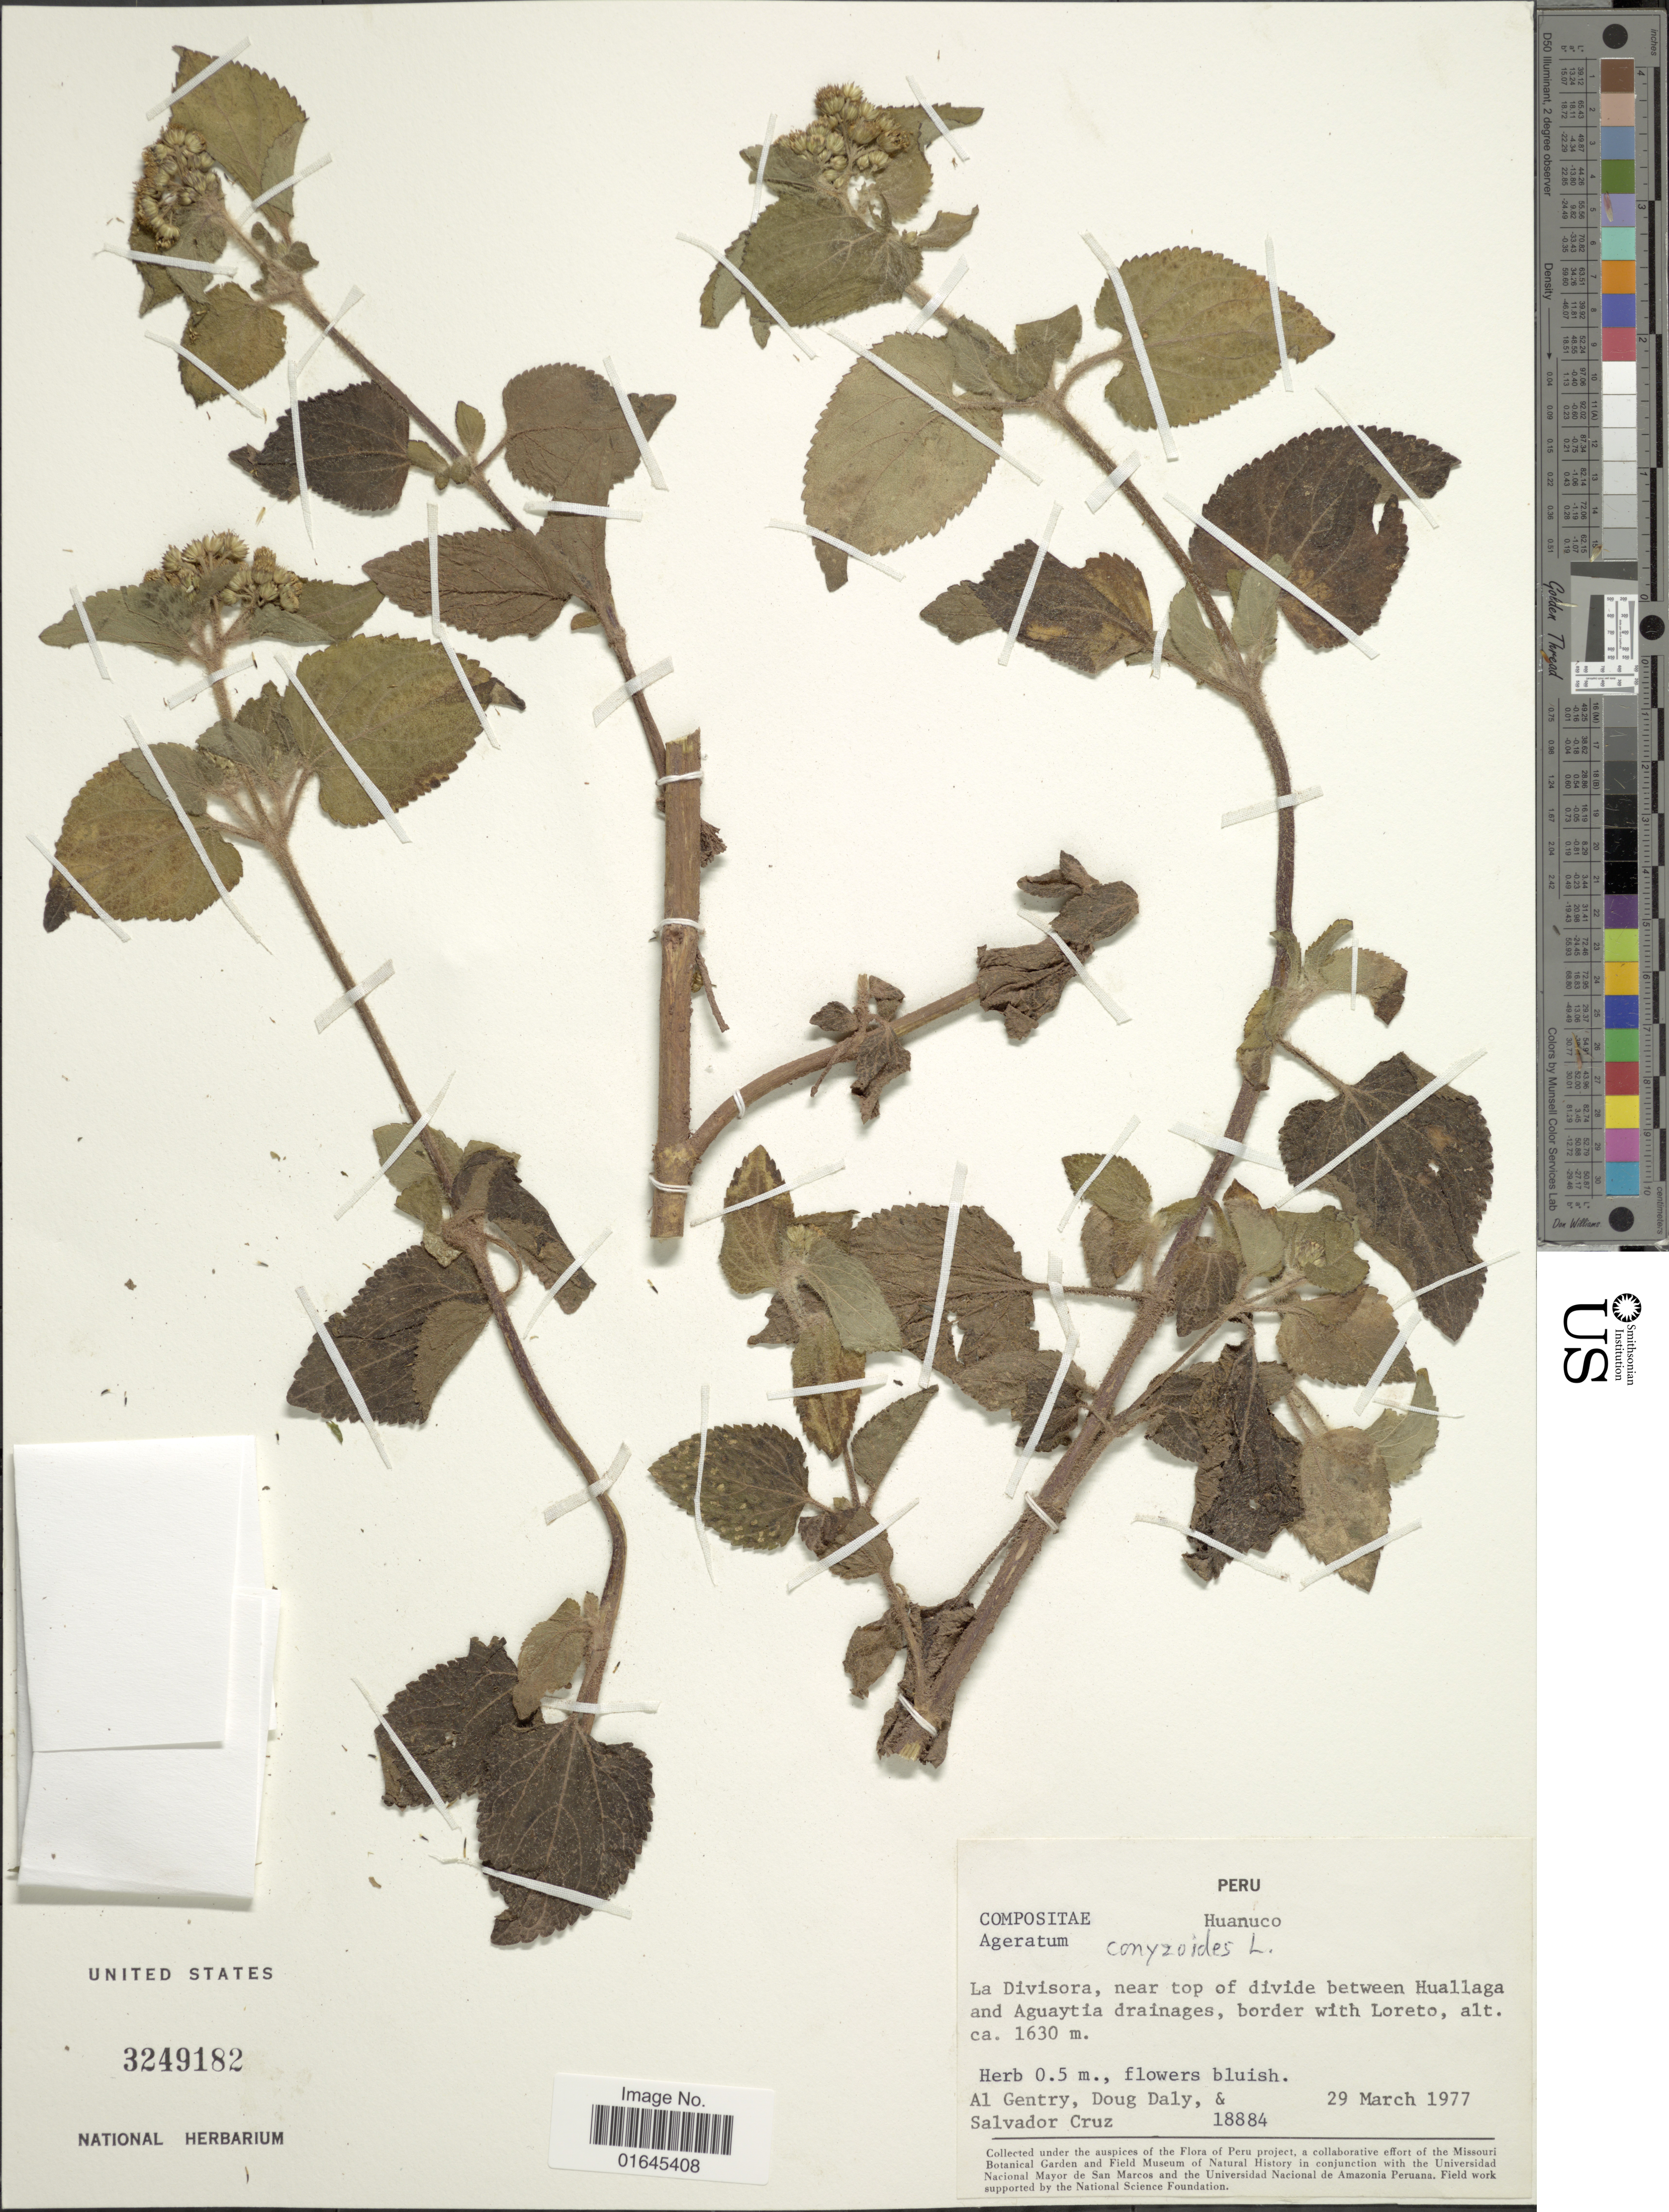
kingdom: Plantae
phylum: Tracheophyta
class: Magnoliopsida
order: Asterales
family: Asteraceae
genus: Ageratum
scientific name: Ageratum conyzoides subsp. conyzoides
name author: L.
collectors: A. H. Gentry, D. C. Daly & S. Cruz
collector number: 18884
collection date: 1977-03-29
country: Peru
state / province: Huánuco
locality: La Divisora, near top of divide between Huallaga and Aguaytia drainages, border with Loreto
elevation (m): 1630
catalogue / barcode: US 3249182